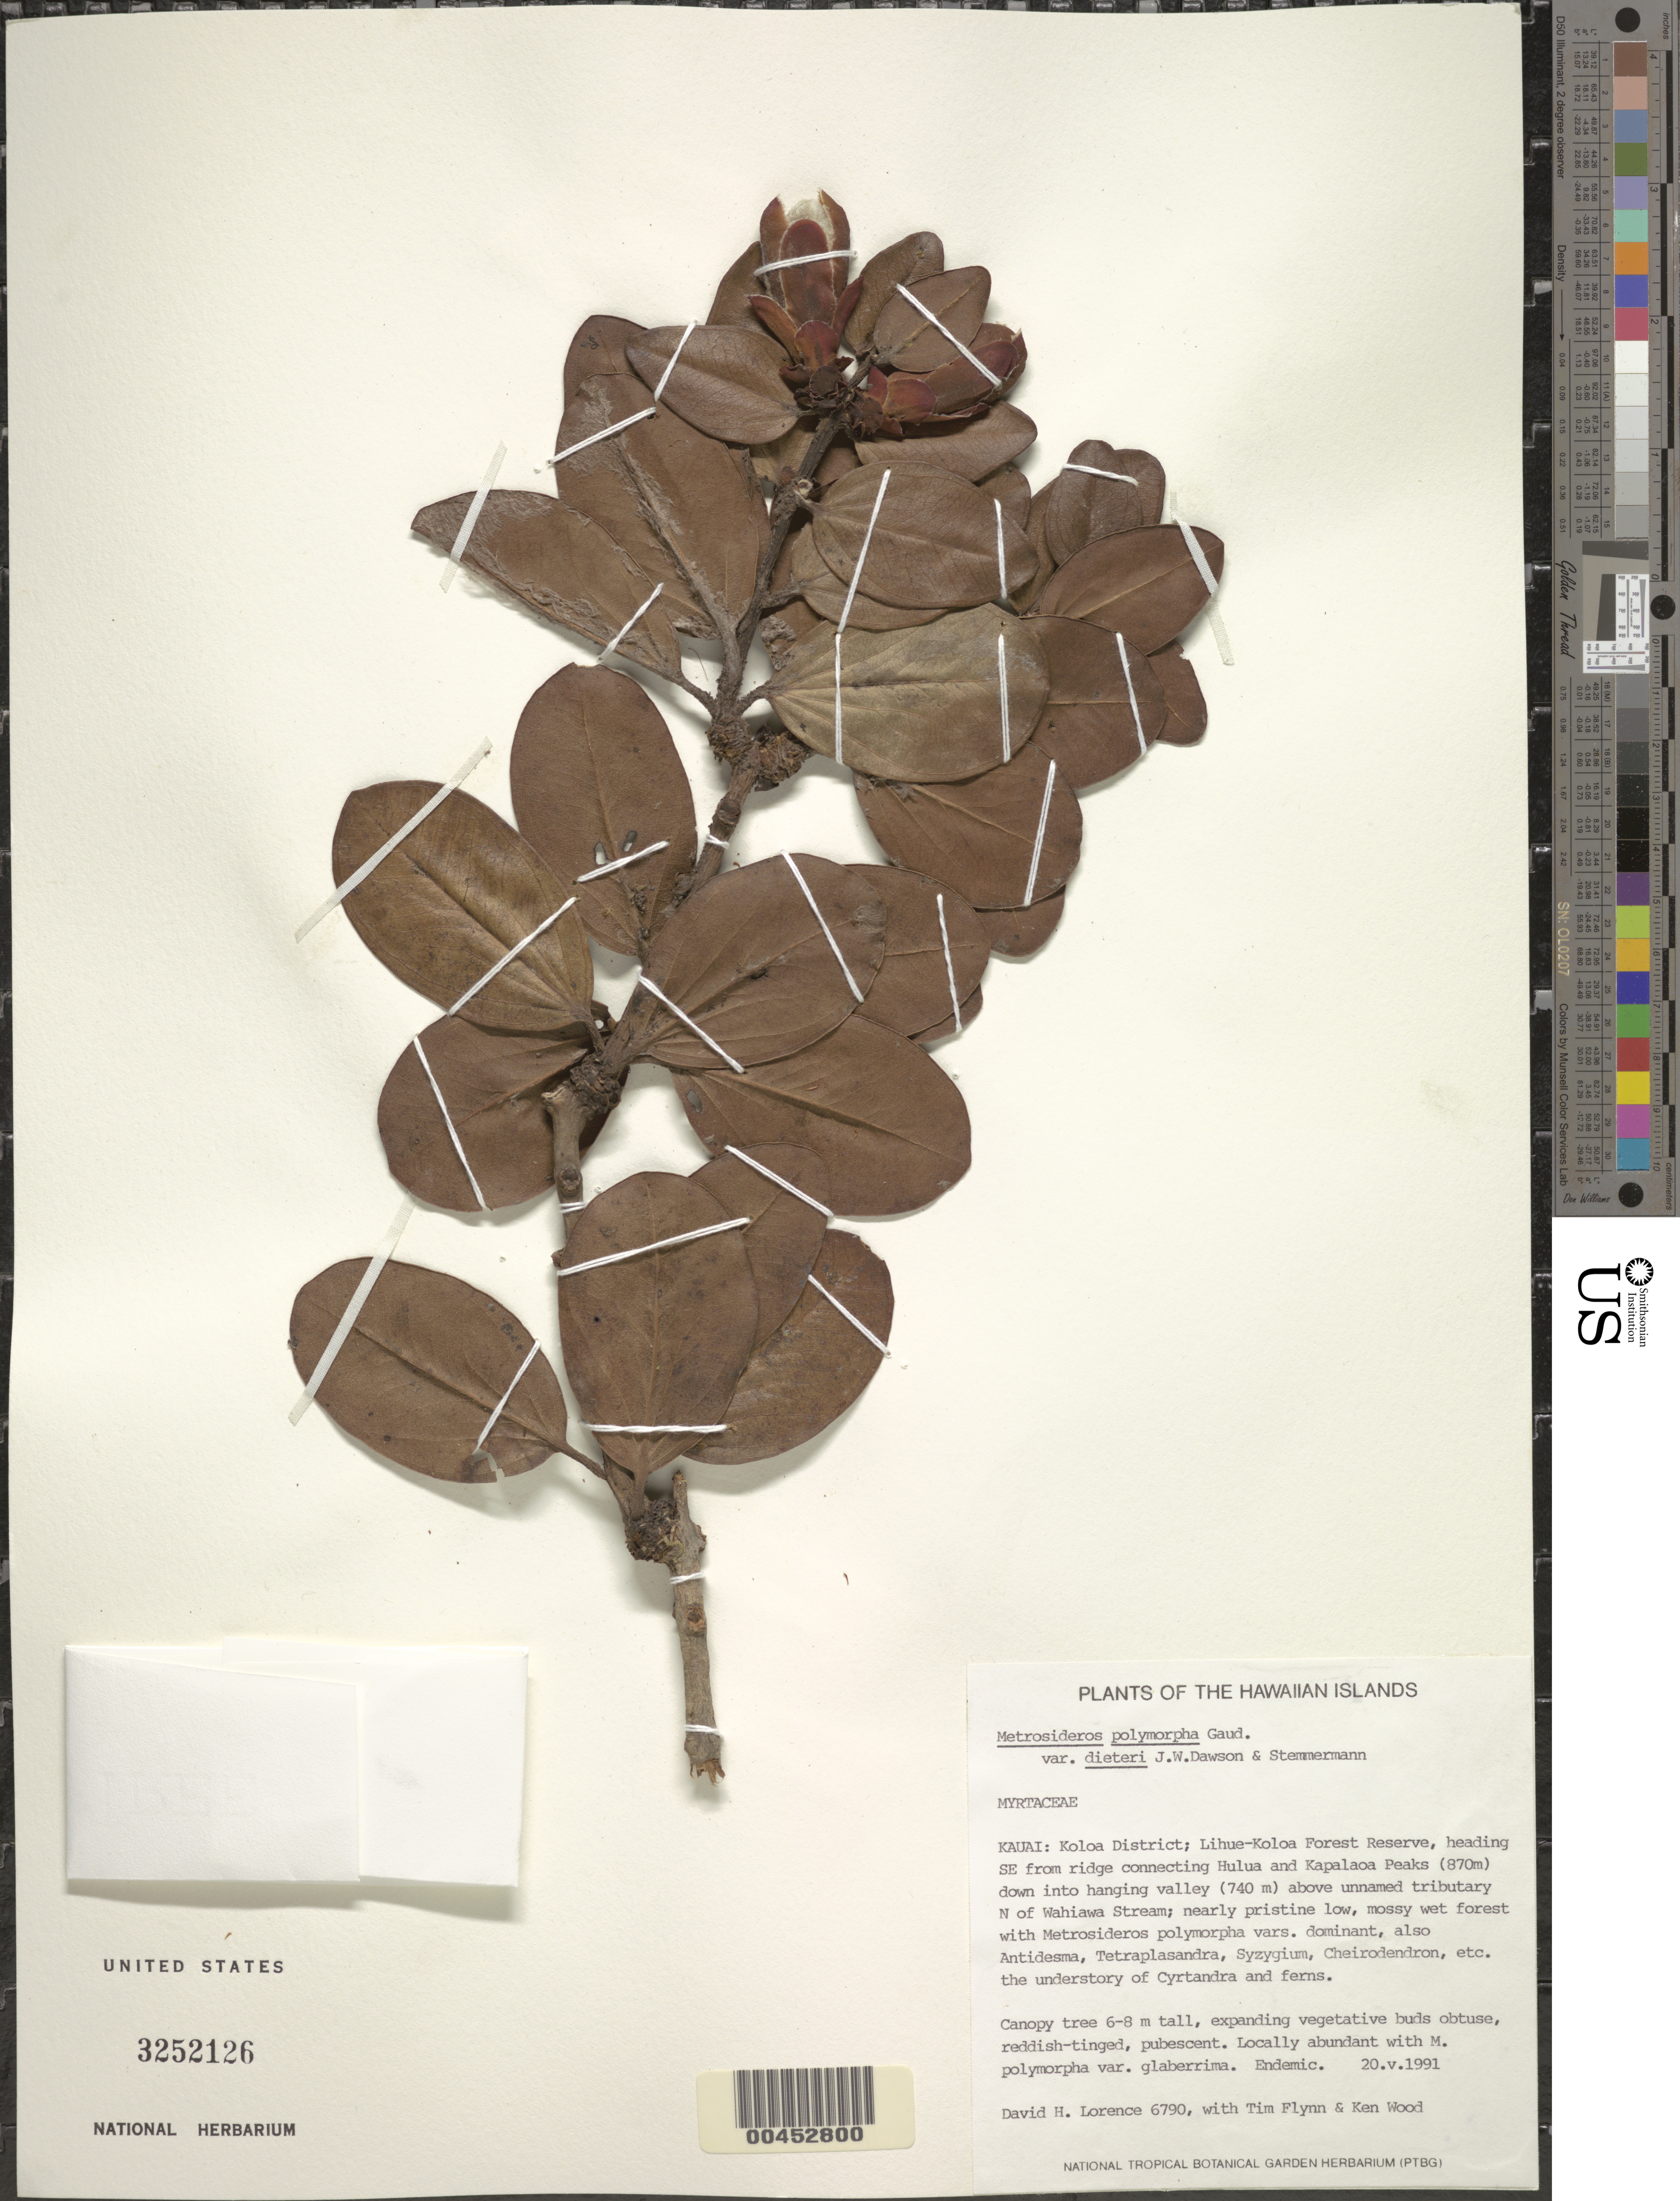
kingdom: Plantae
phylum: Tracheophyta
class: Magnoliopsida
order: Myrtales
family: Myrtaceae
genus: Metrosideros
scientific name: Metrosideros polymorpha var. dieteri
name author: J.W. Dawson & Stemmerm.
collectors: D. Lorence, T. W. Flynn & K. Wood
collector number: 6790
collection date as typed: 20 May 1991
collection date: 1991-05-20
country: United States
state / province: Hawaii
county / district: Kauai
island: Kaua'i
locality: Koloa Dist; Lihue-Koloa For Res, heading SE from ridge connecting Hulua & Kapalaoa Peaks, N of Wahiawa Stream, down into hang...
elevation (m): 740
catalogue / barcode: US 3252126